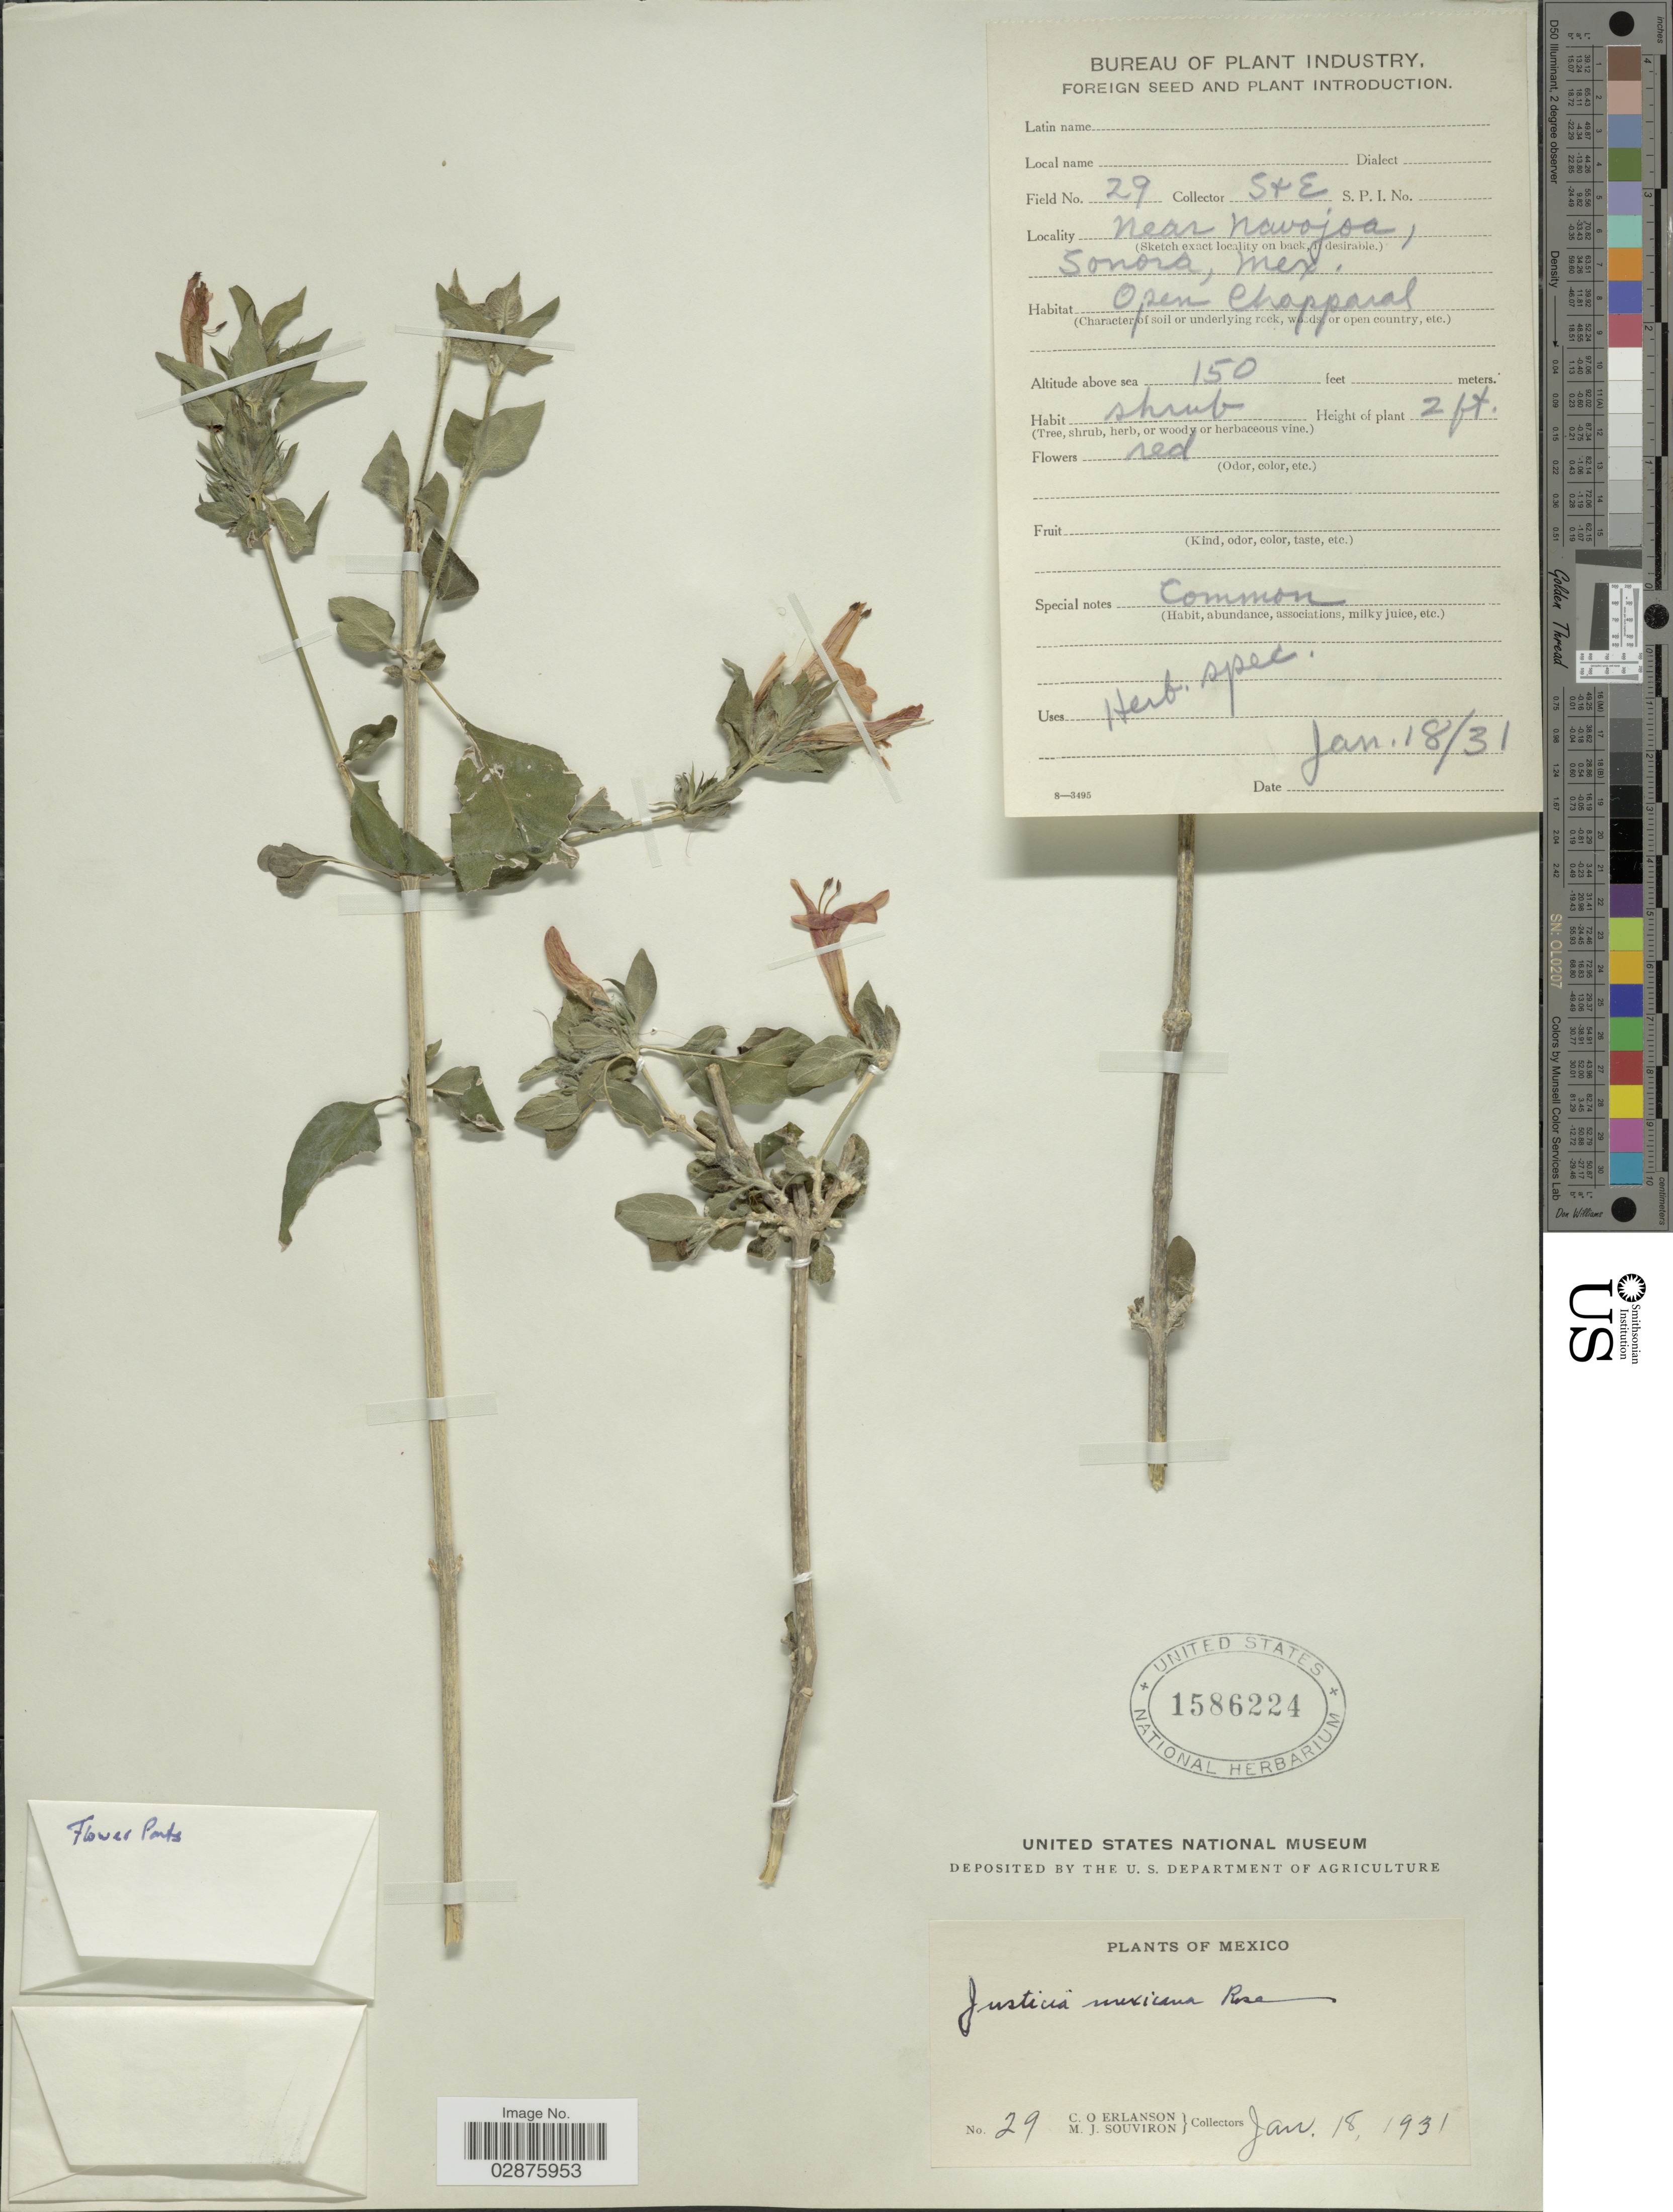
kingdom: Plantae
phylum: Tracheophyta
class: Magnoliopsida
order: Lamiales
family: Acanthaceae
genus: Justicia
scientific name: Justicia candicans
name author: (Nees) L.D. Benson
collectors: C. O. Erlanson & M. J. Souviron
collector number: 29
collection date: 1931-01-18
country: Mexico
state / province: Sonora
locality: Near Navojoa, Sonora, Mex.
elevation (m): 46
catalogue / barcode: US 1586224